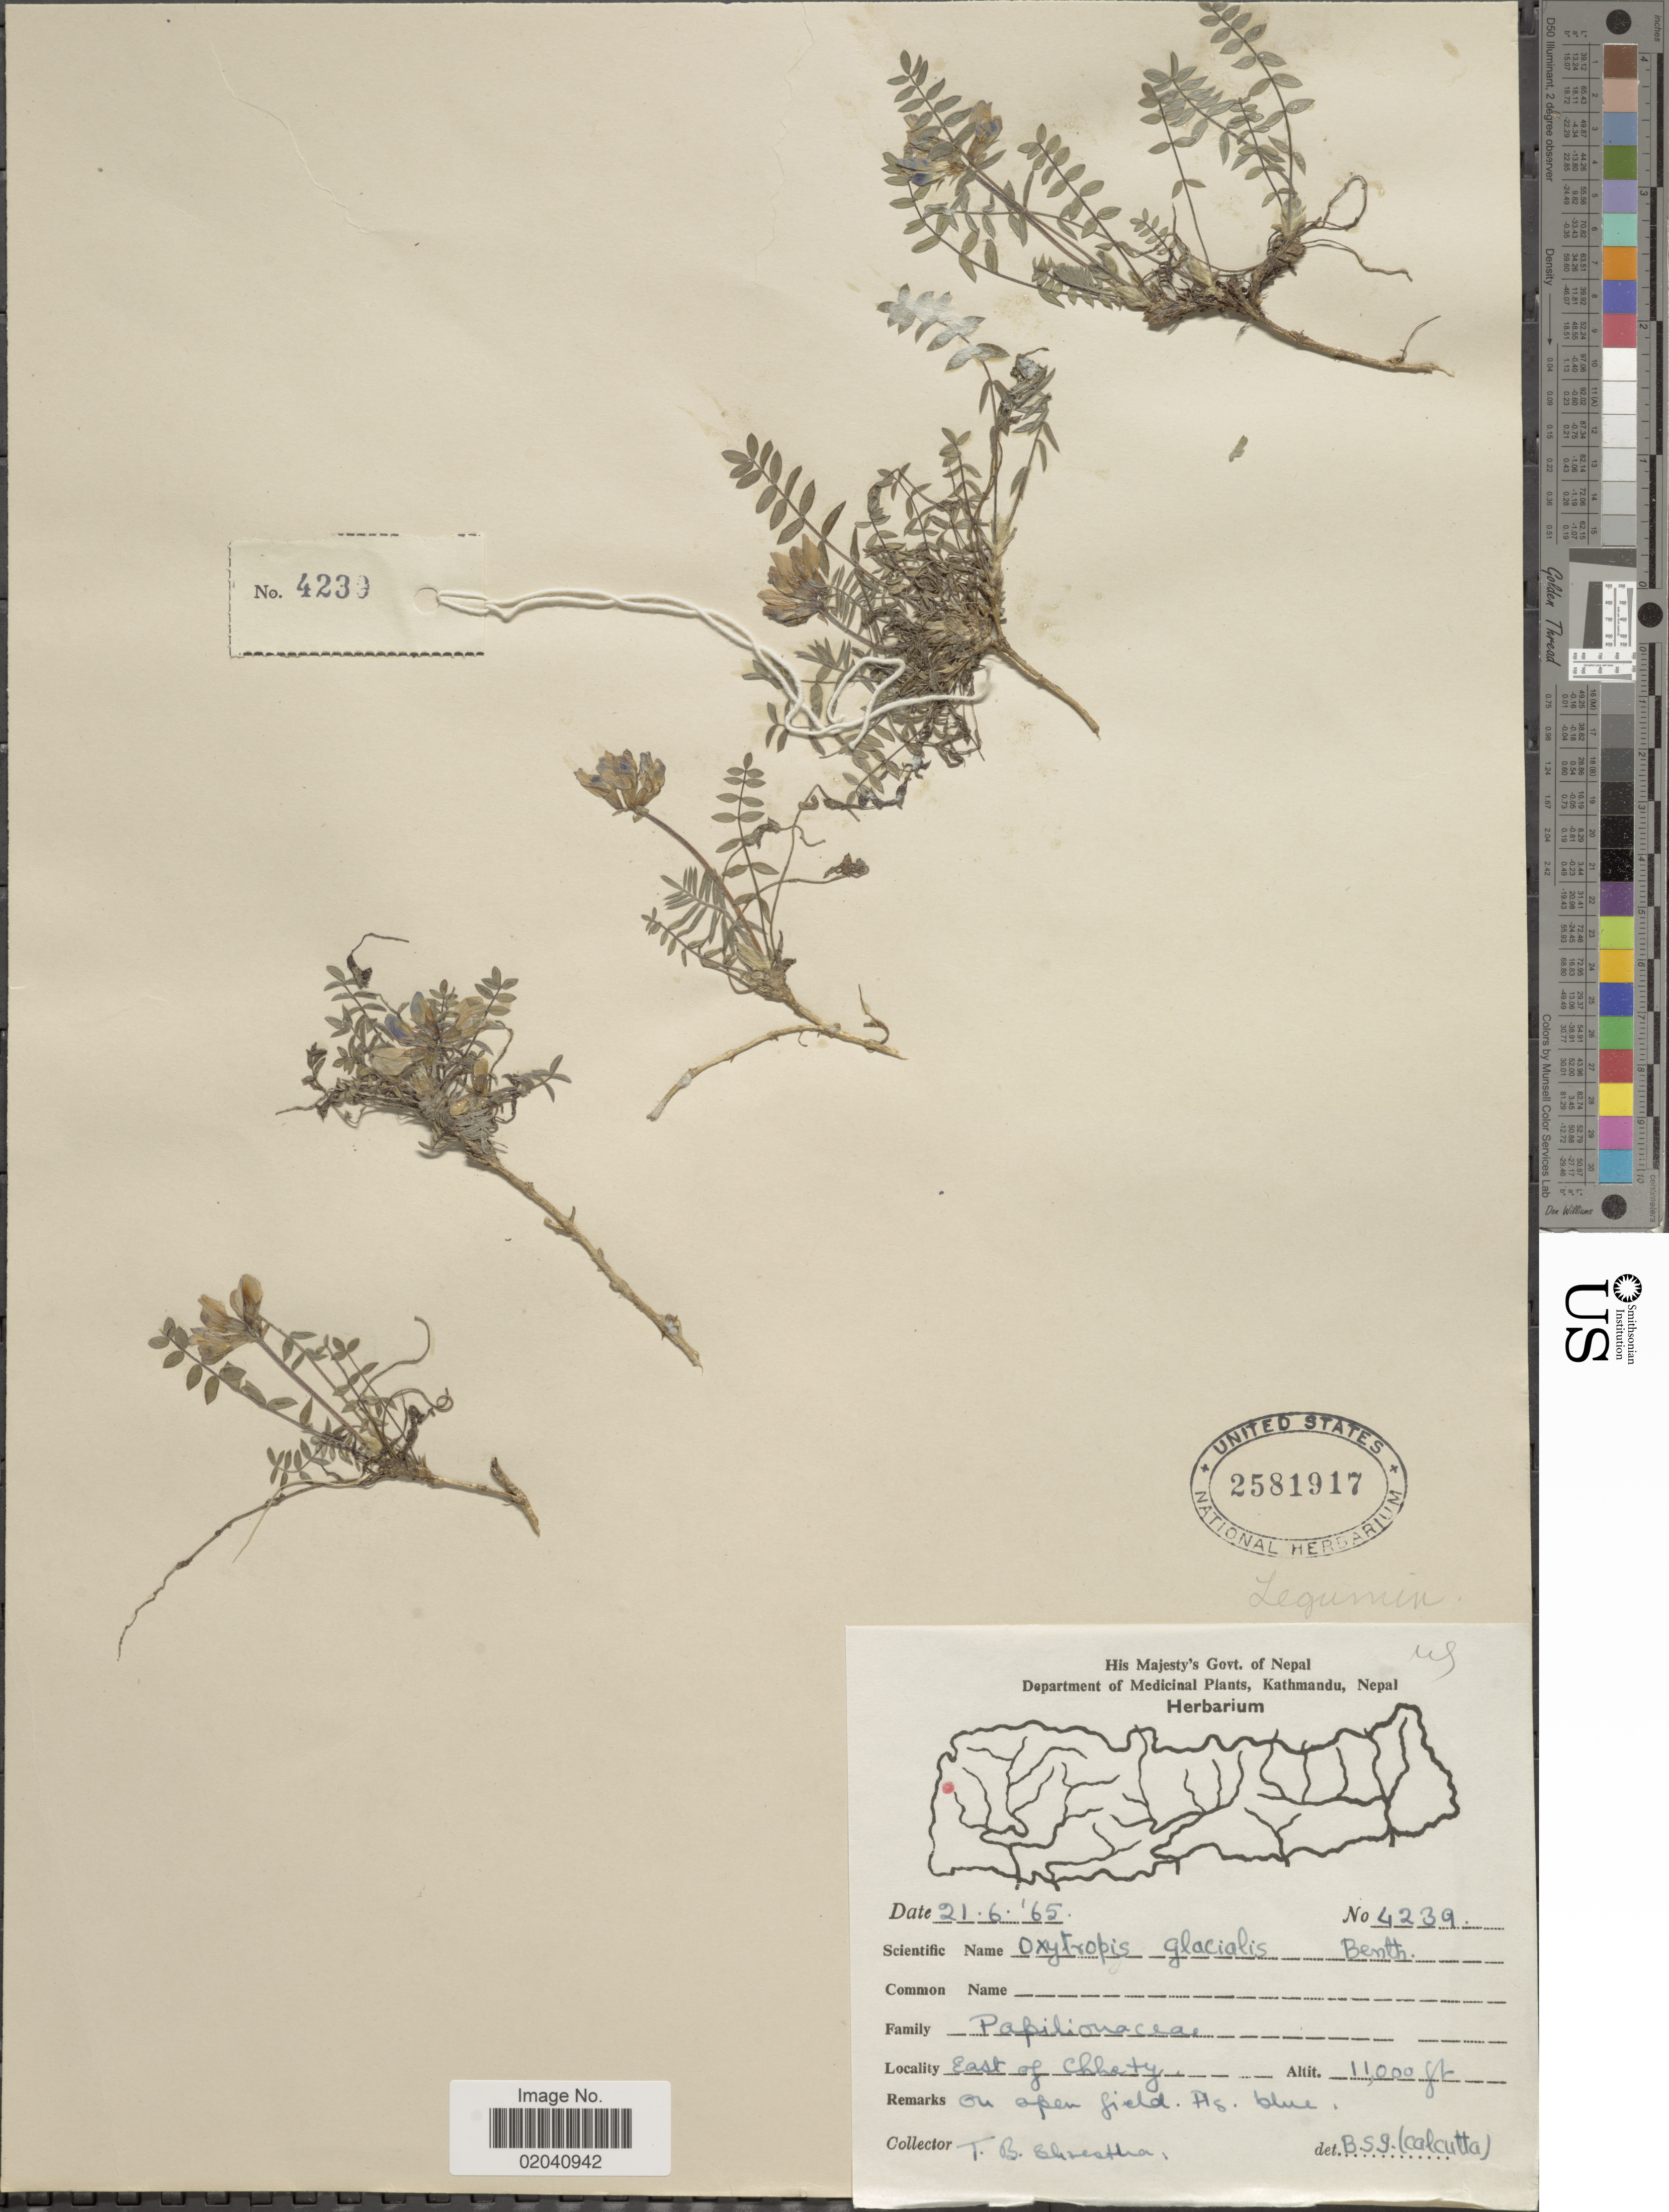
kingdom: Plantae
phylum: Tracheophyta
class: Magnoliopsida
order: Fabales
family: Fabaceae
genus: Oxytropis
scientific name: Oxytropis glacialis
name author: Benth.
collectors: T. Shestha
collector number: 4239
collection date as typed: Transcribed d/m/y: 21/6/65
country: Nepal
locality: East of Chhety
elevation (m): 3353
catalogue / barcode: US 2581917